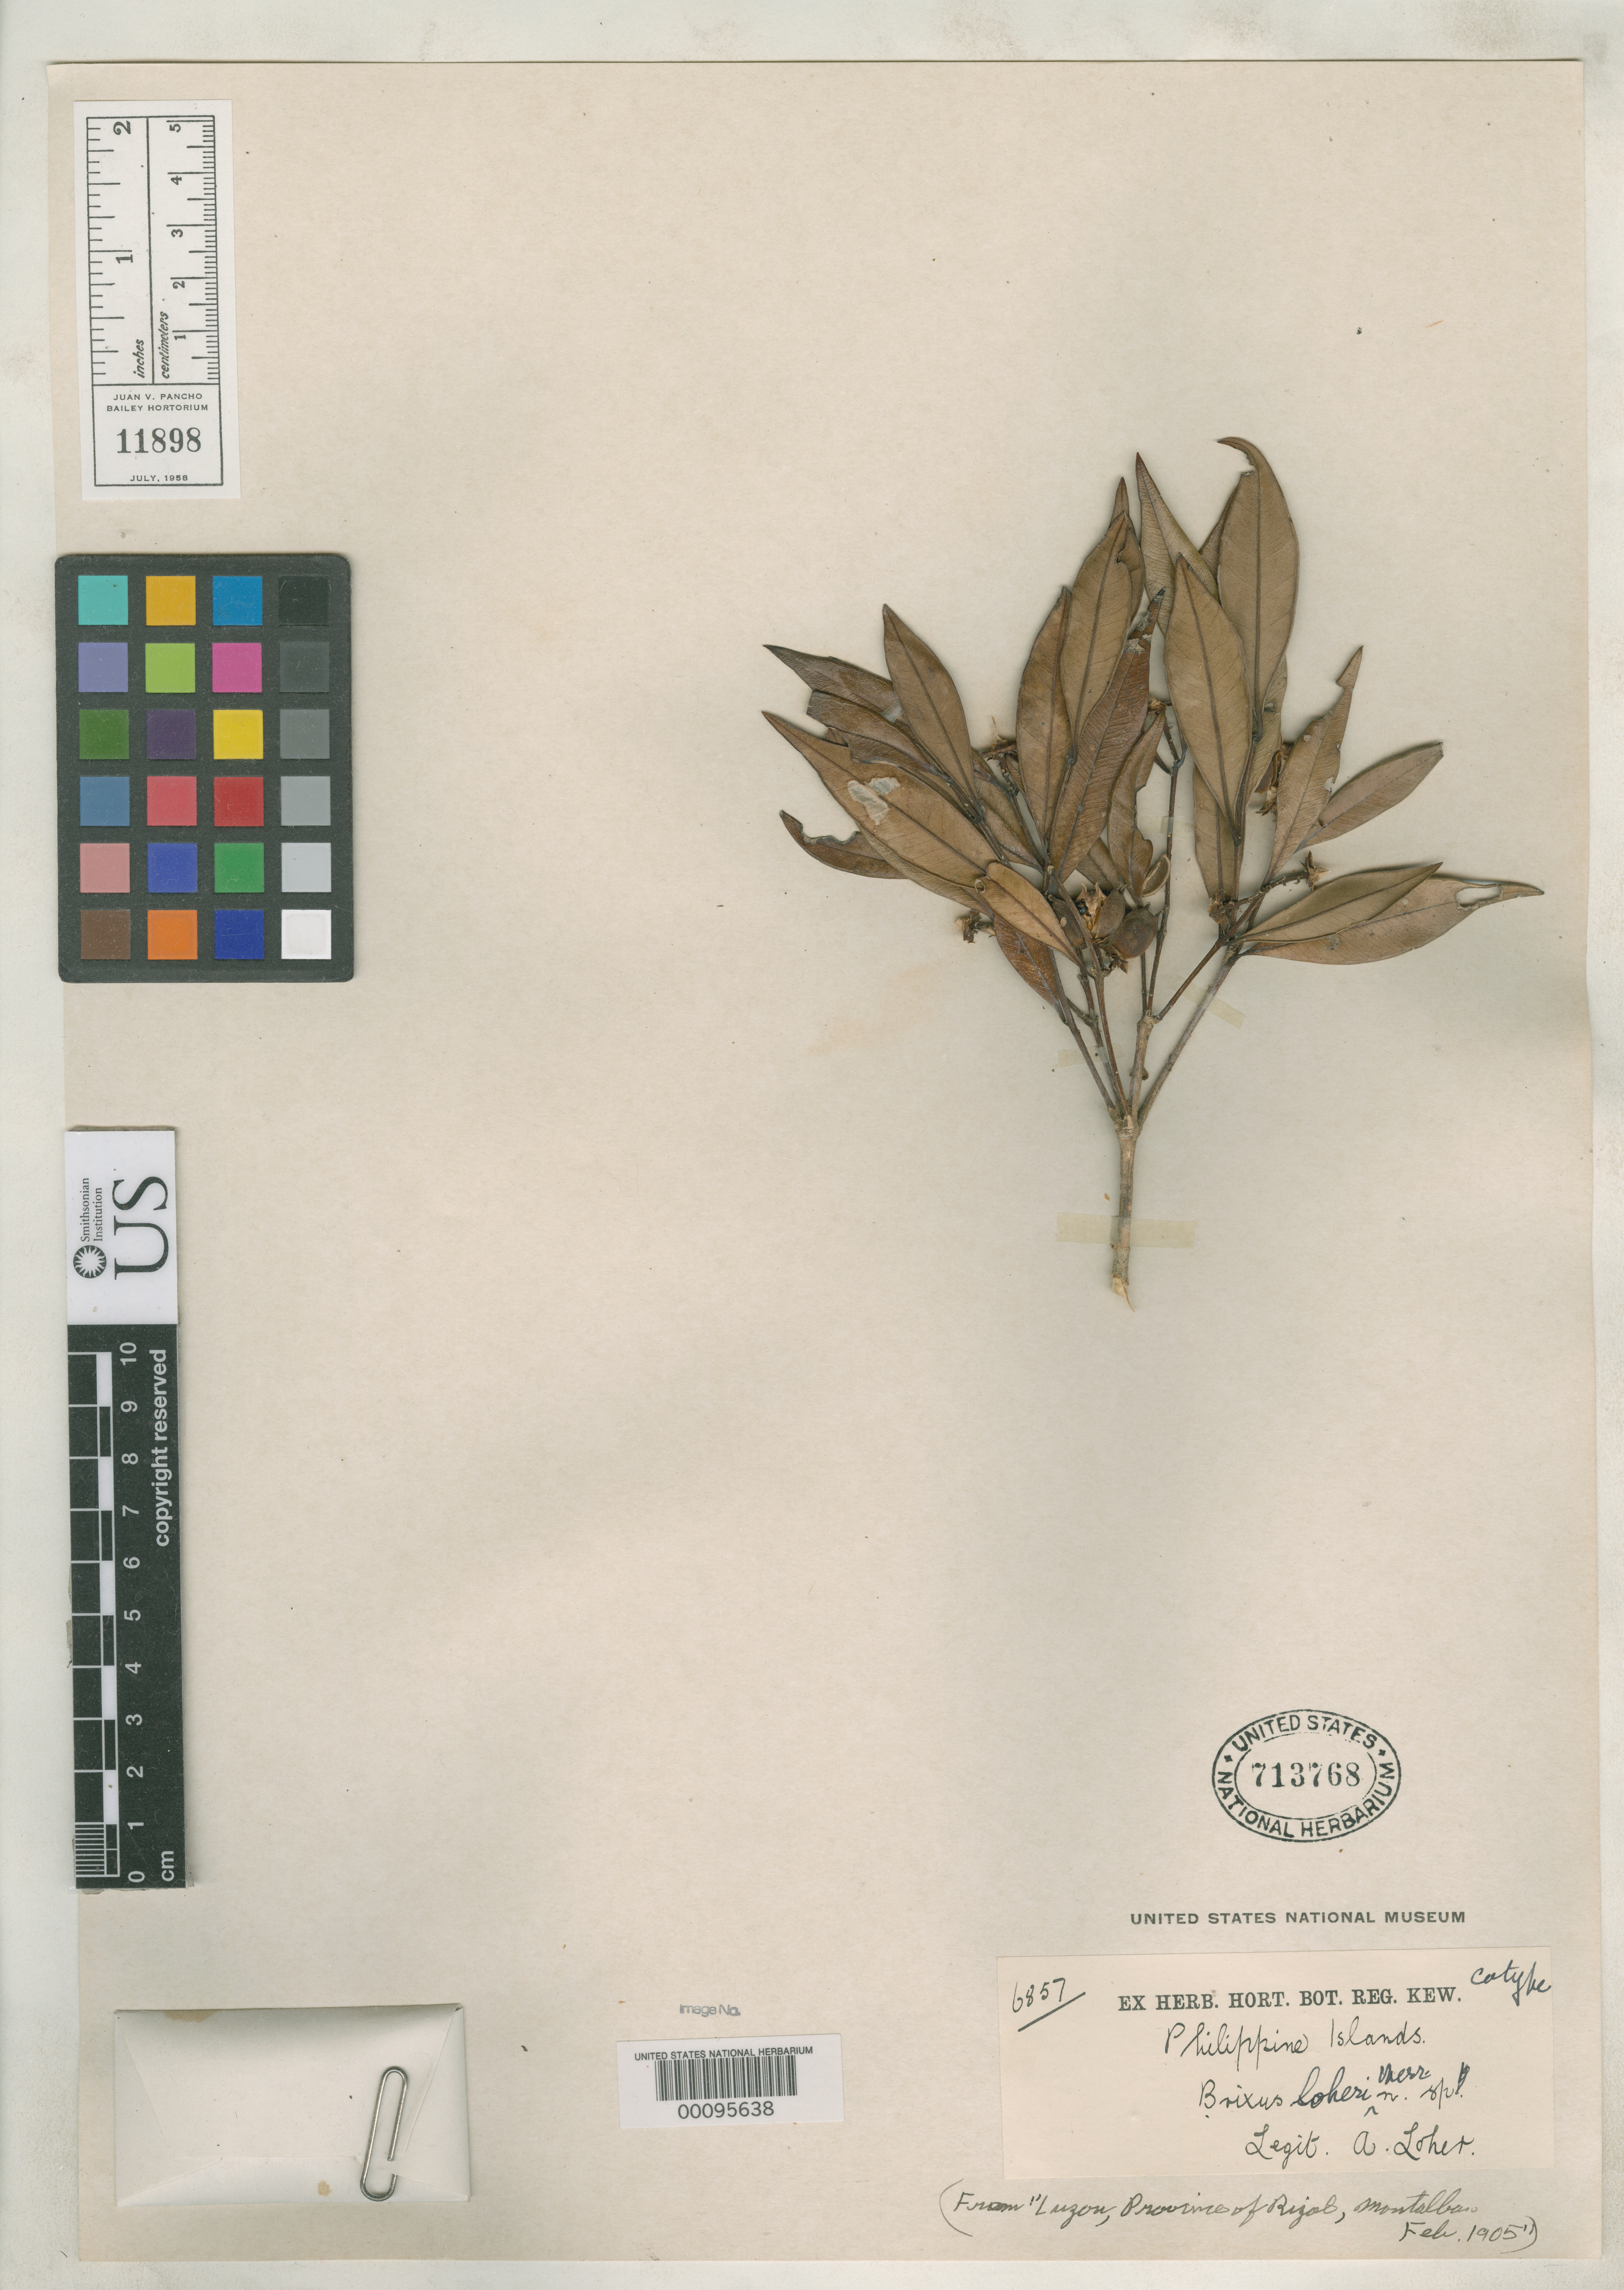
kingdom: Plantae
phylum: Tracheophyta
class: Magnoliopsida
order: Buxales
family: Buxaceae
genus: Buxus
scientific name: Buxus loheri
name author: Merr.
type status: Isotype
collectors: A. Loher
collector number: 6857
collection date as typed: Feb 1905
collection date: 1905-02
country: Philippines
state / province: Calabarzon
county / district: Rizal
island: Luzon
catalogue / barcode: US 713768